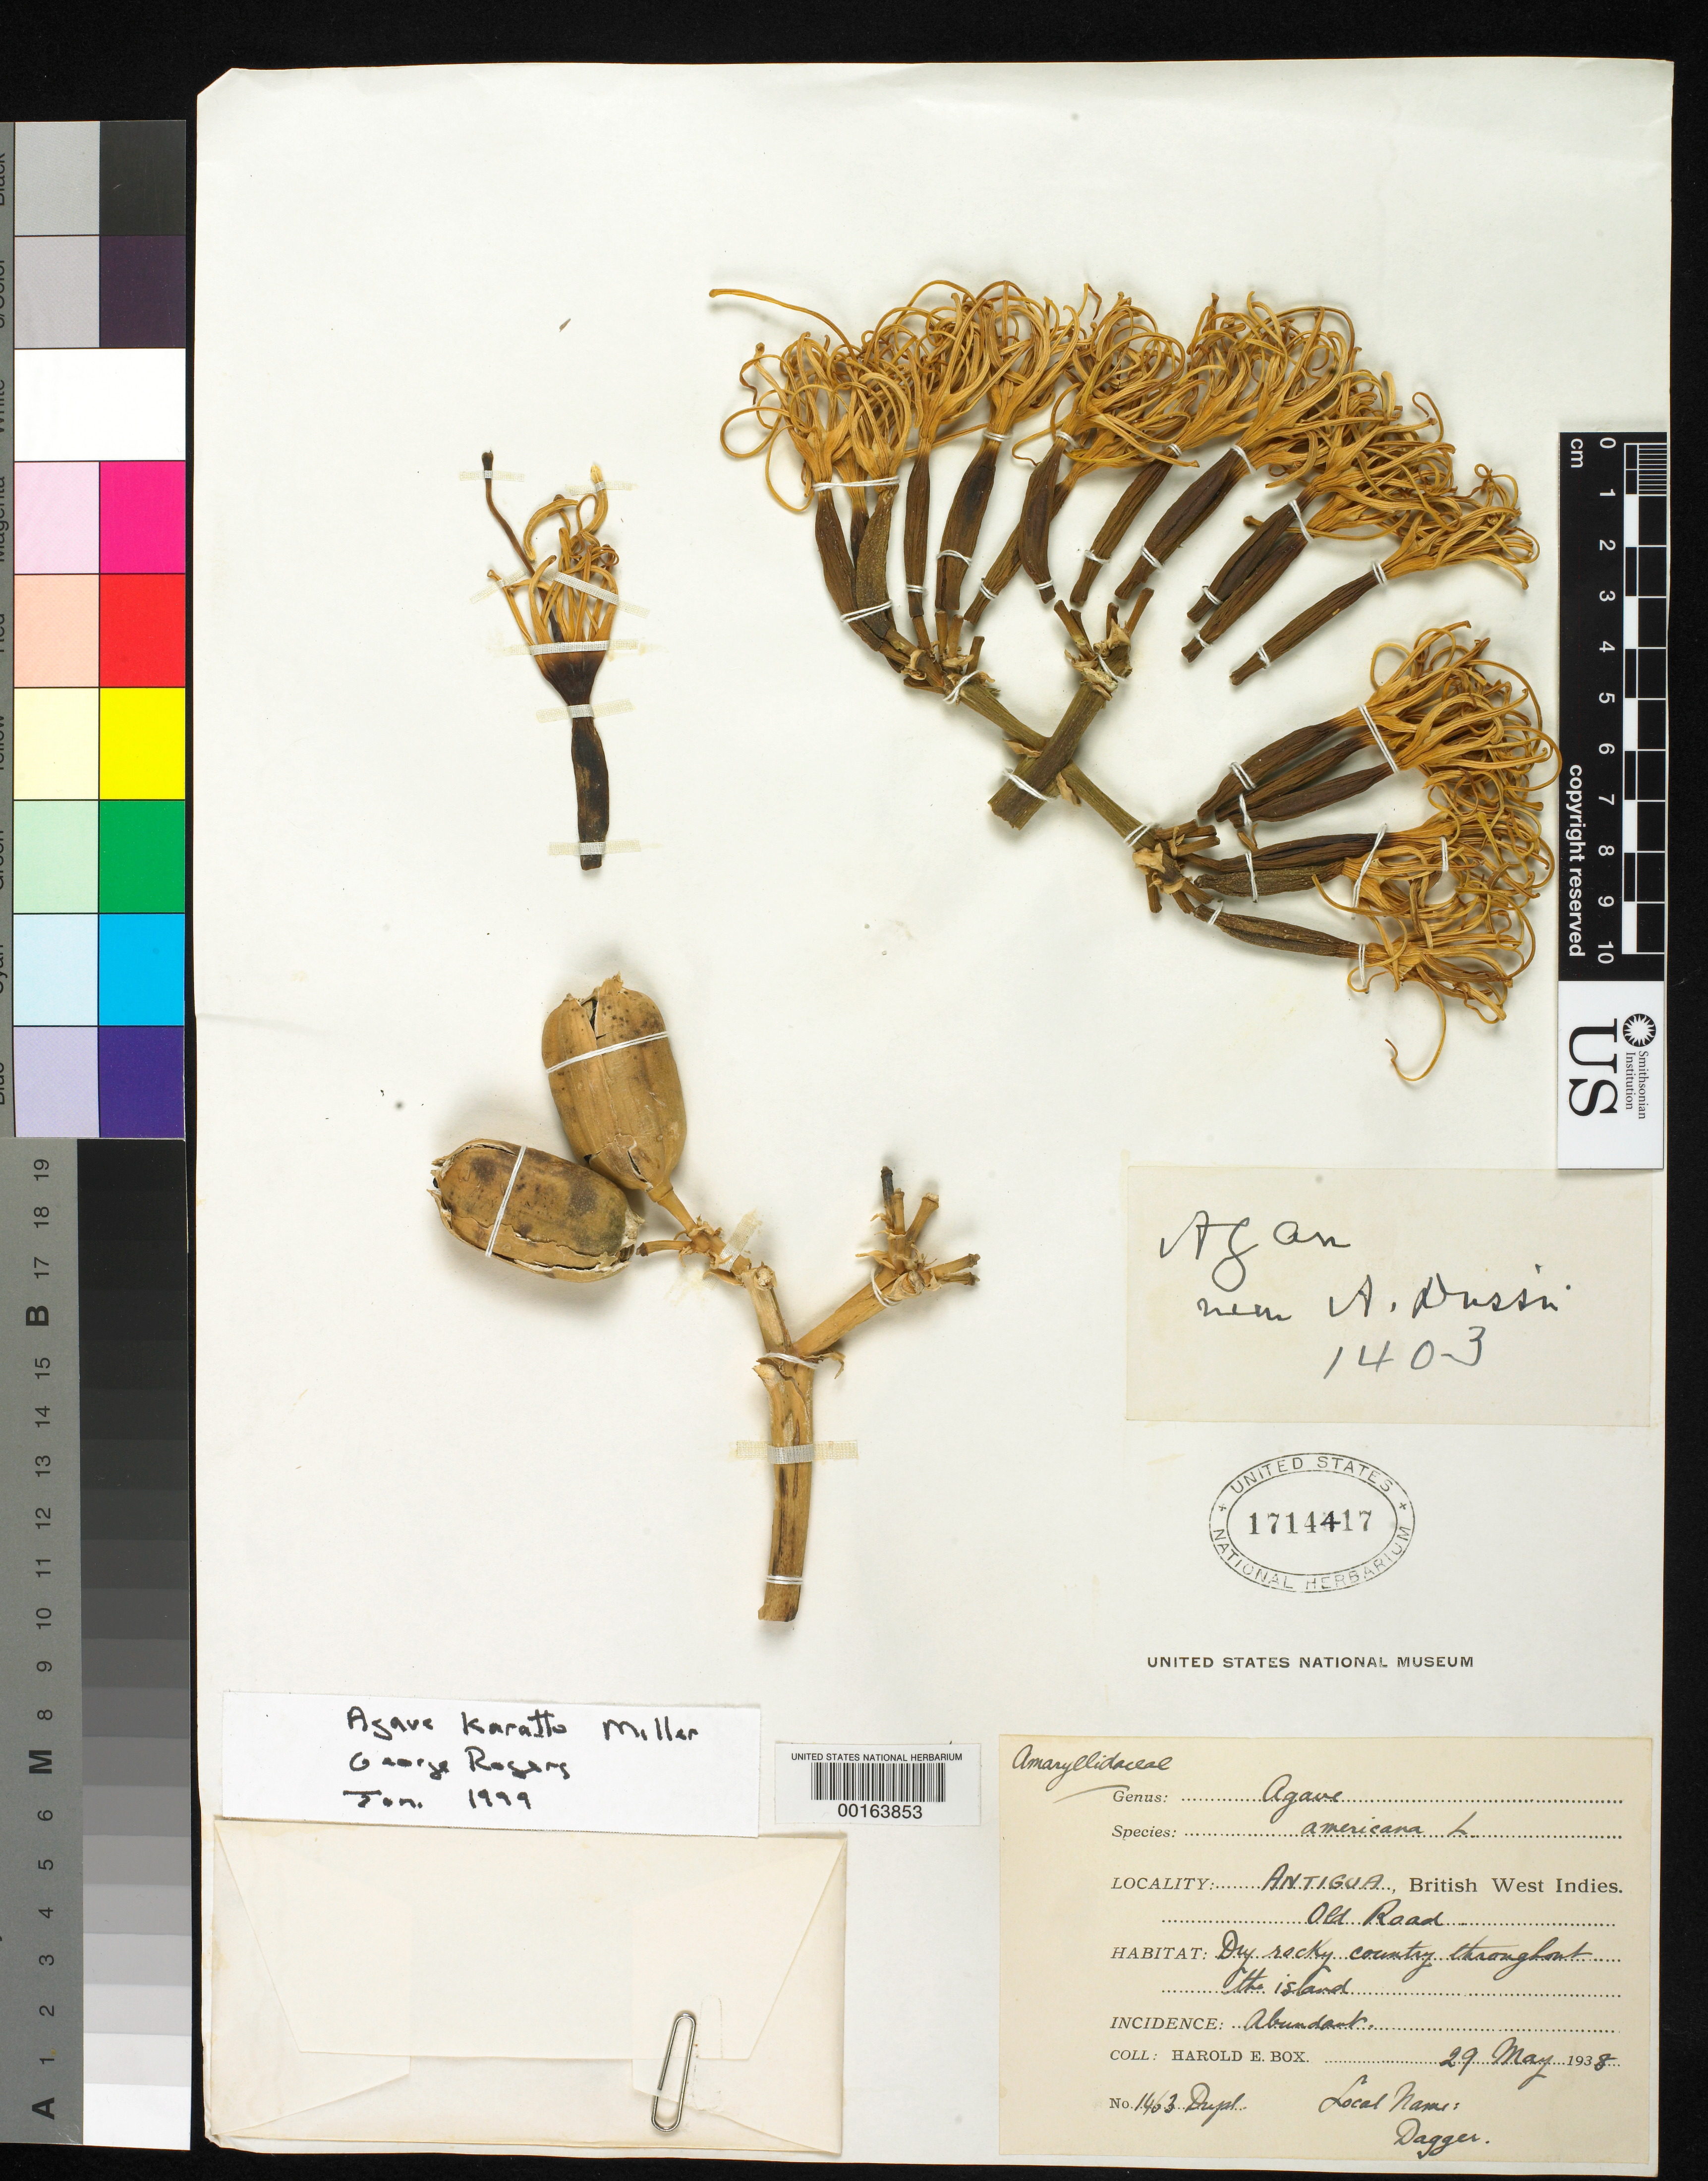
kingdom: Plantae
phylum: Tracheophyta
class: Liliopsida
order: Asparagales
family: Asparagaceae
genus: Agave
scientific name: Agave dussii, ined. 06/2022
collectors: H. E. Box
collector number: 1463 Dupl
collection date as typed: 29 May 1938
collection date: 1938-05-29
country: Antigua and Barbuda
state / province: Saint Mary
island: Antigua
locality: Old Road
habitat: Dry rocky country throughout the island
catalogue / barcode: US 1714417